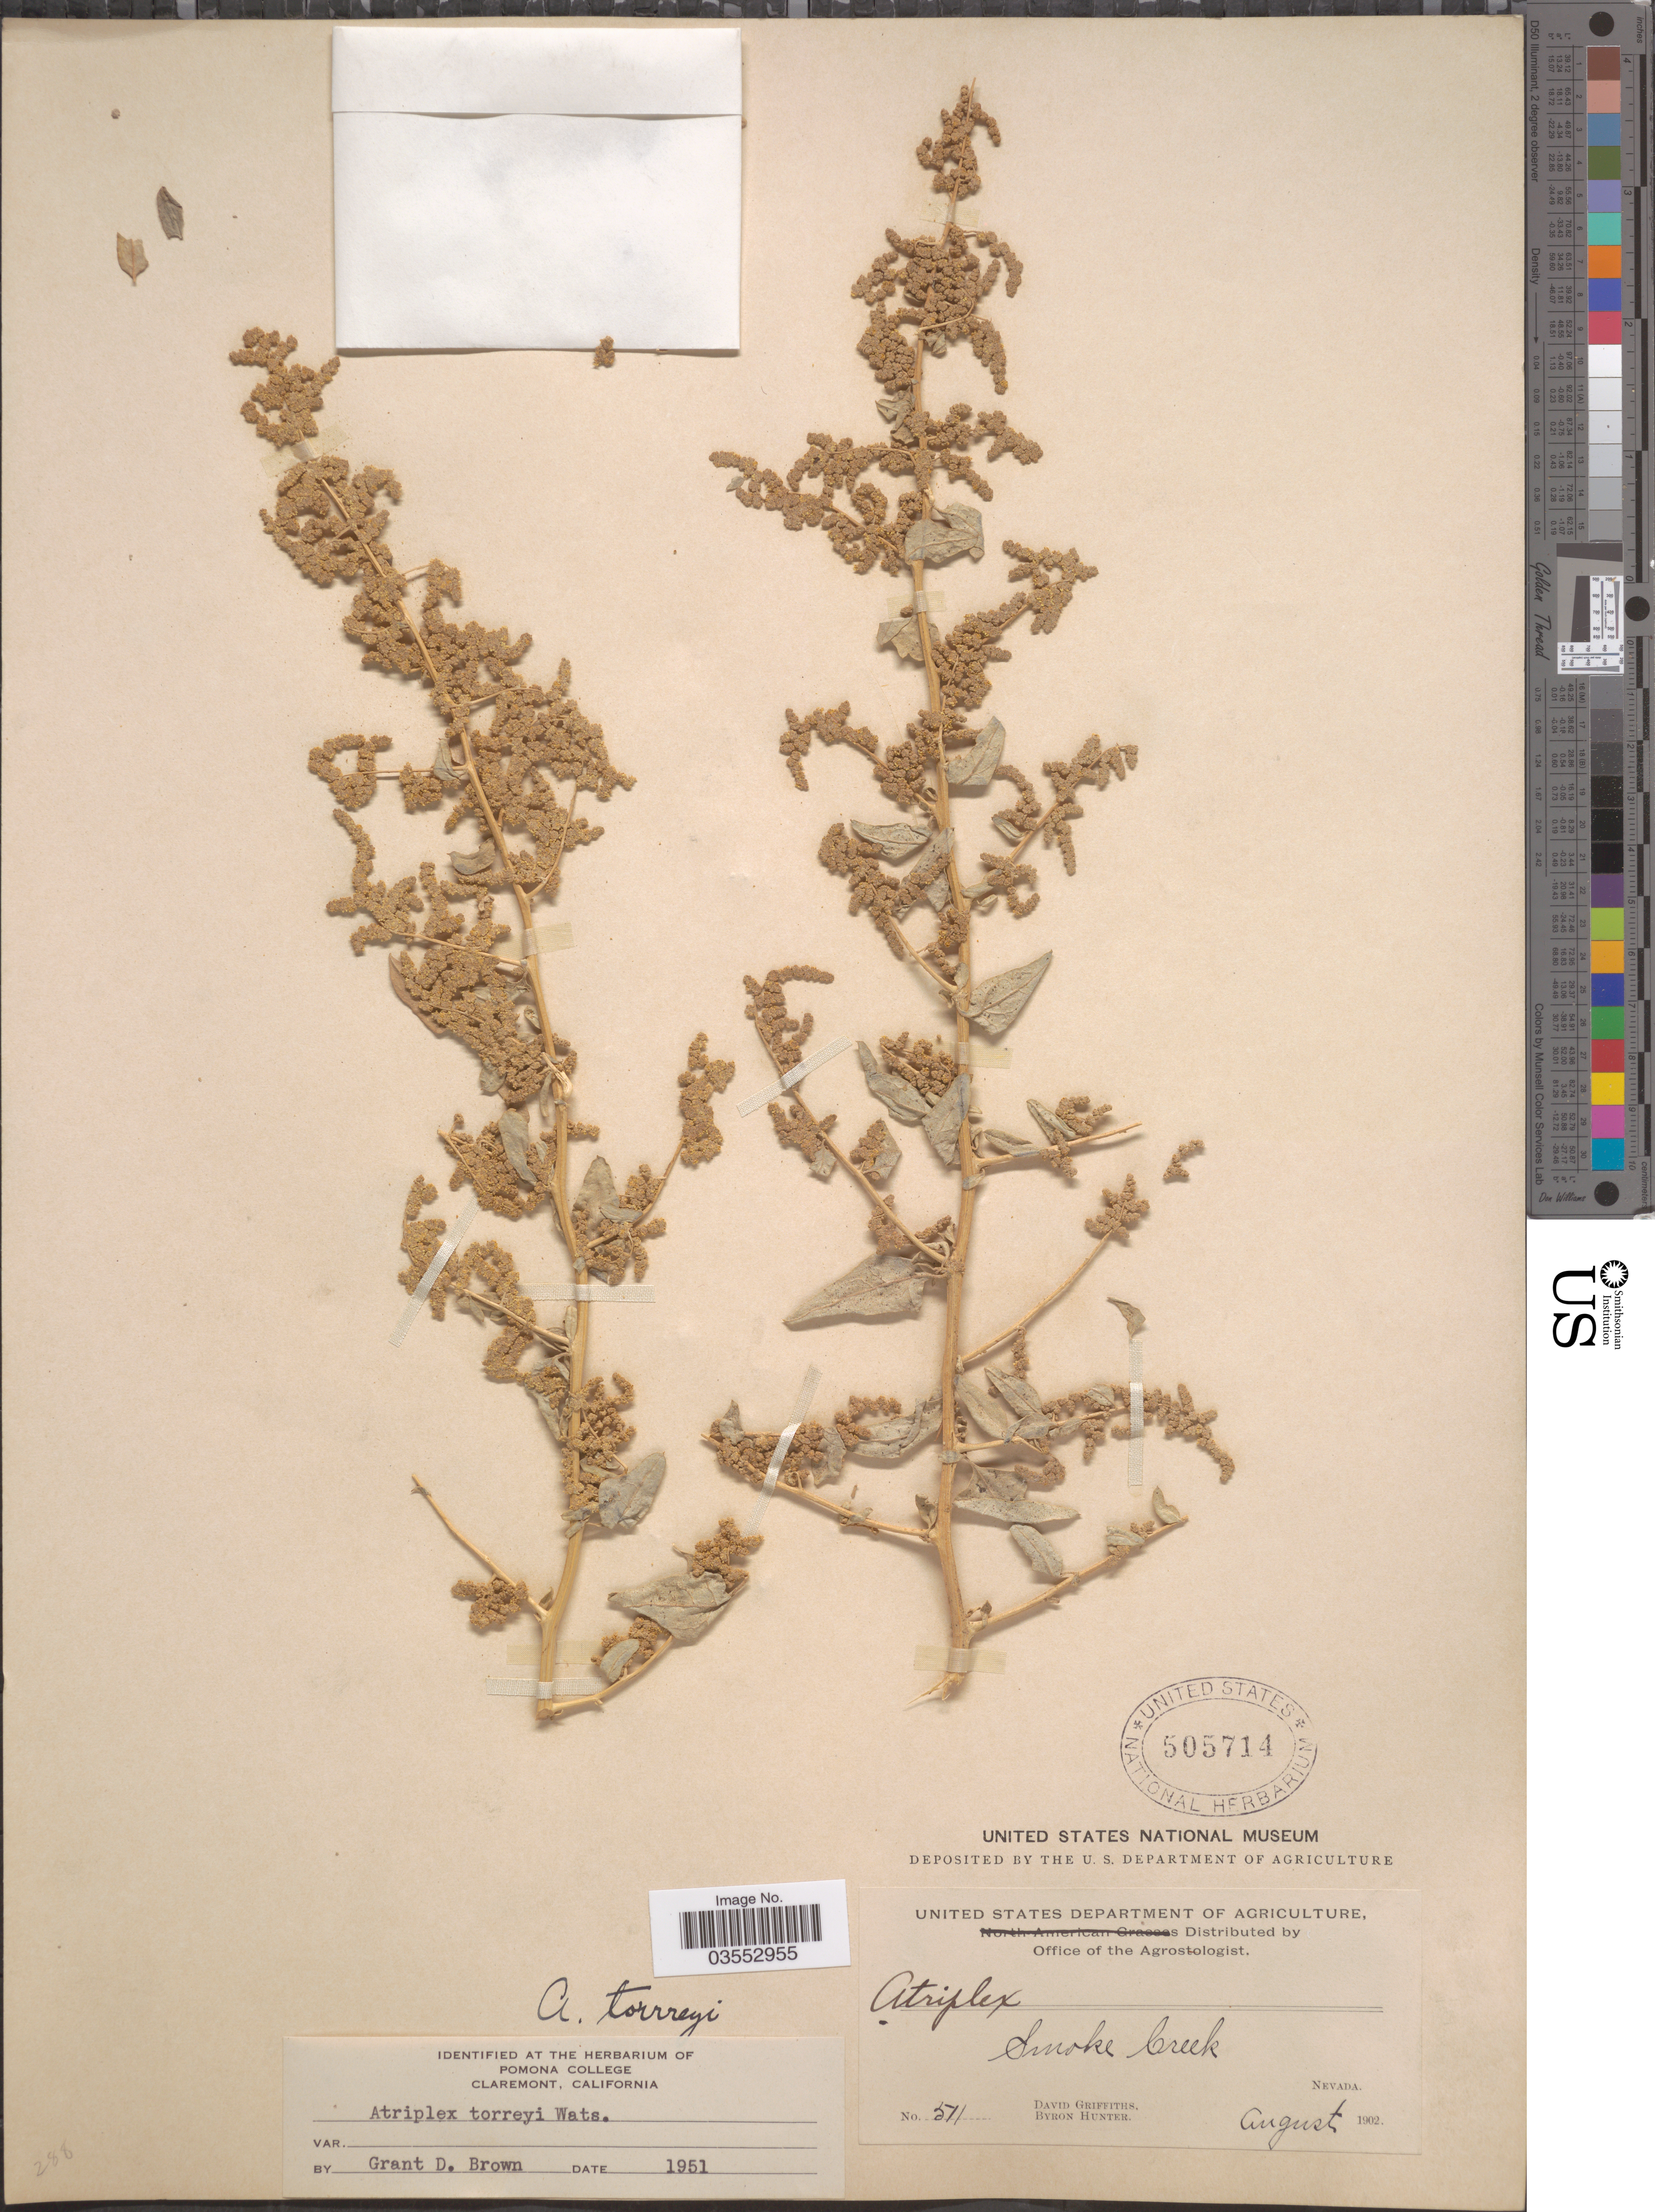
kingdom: Plantae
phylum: Tracheophyta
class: Magnoliopsida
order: Caryophyllales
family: Amaranthaceae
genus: Atriplex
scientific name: Atriplex torreyi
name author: (S. Watson) S. Watson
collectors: D. Griffiths & B. Hunter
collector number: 511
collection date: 1902-08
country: United States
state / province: Nevada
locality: Smoke Creek.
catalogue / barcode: US 505714